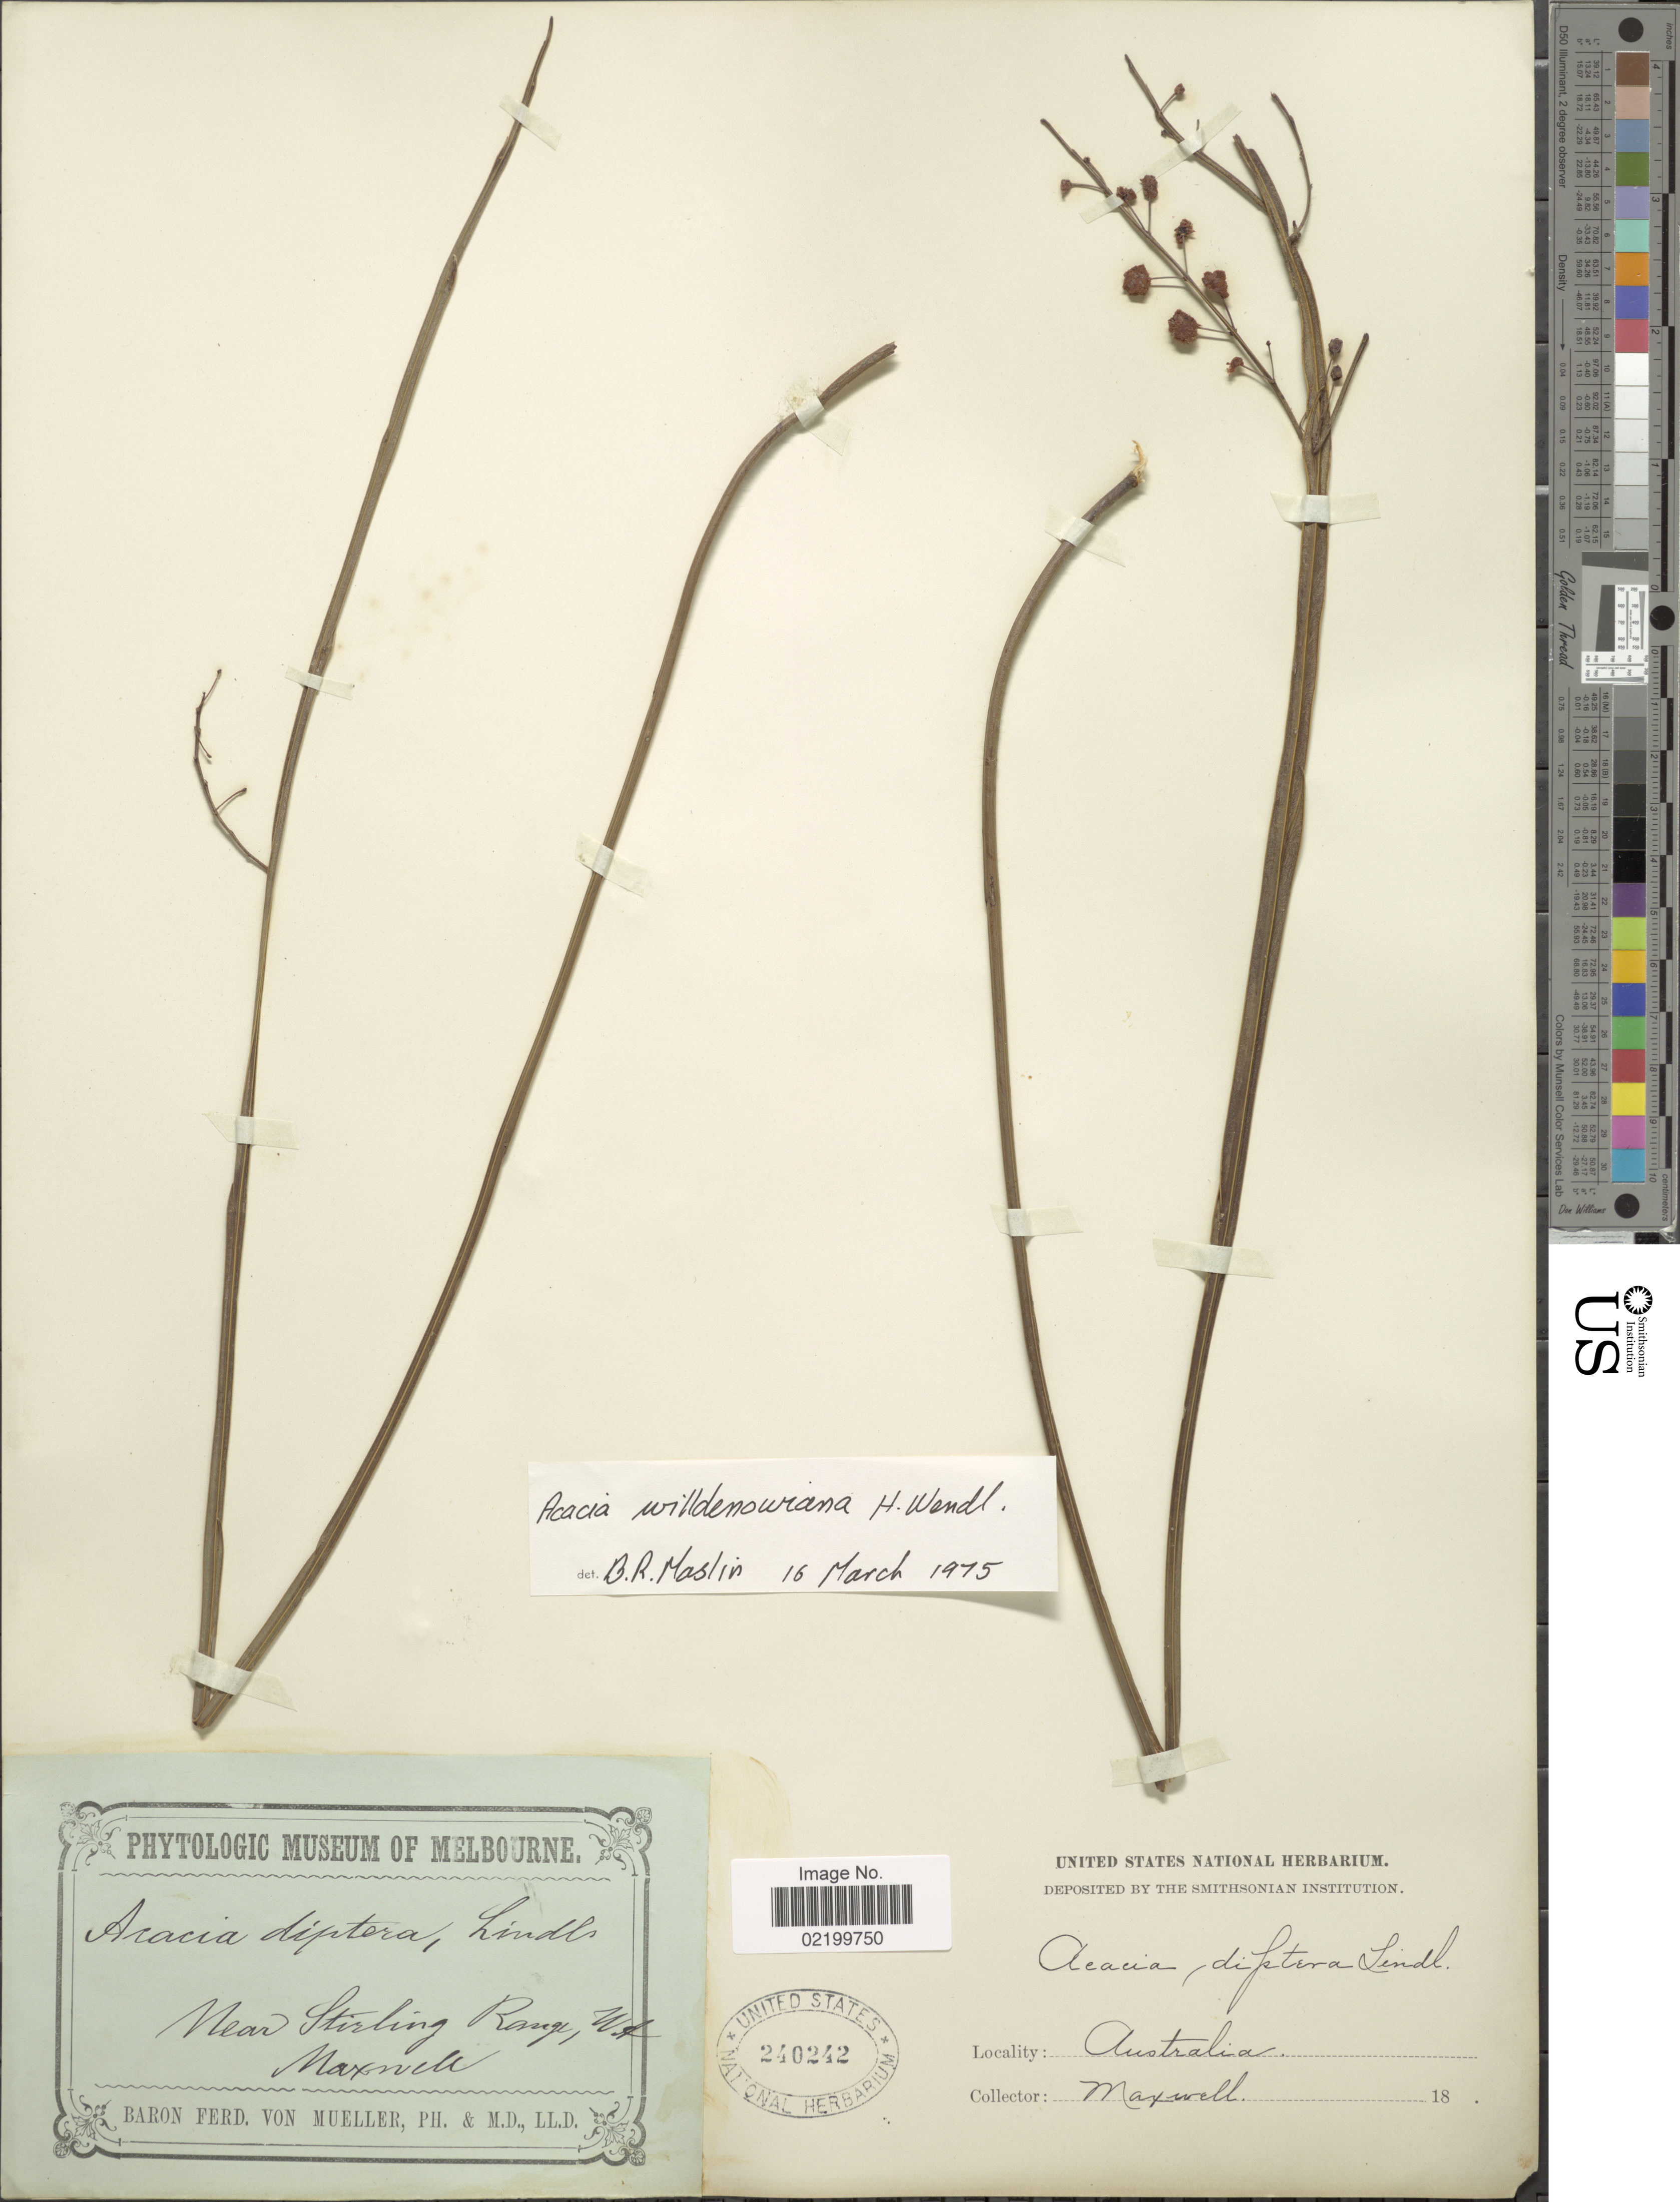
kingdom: Plantae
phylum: Tracheophyta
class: Magnoliopsida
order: Fabales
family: Fabaceae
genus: Acacia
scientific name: Acacia willdenowiana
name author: H.L. Wendl.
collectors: Maxwell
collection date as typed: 18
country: Australia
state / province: Western Australia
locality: Near Stirling Range, W.A. Australia.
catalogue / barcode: US 240242